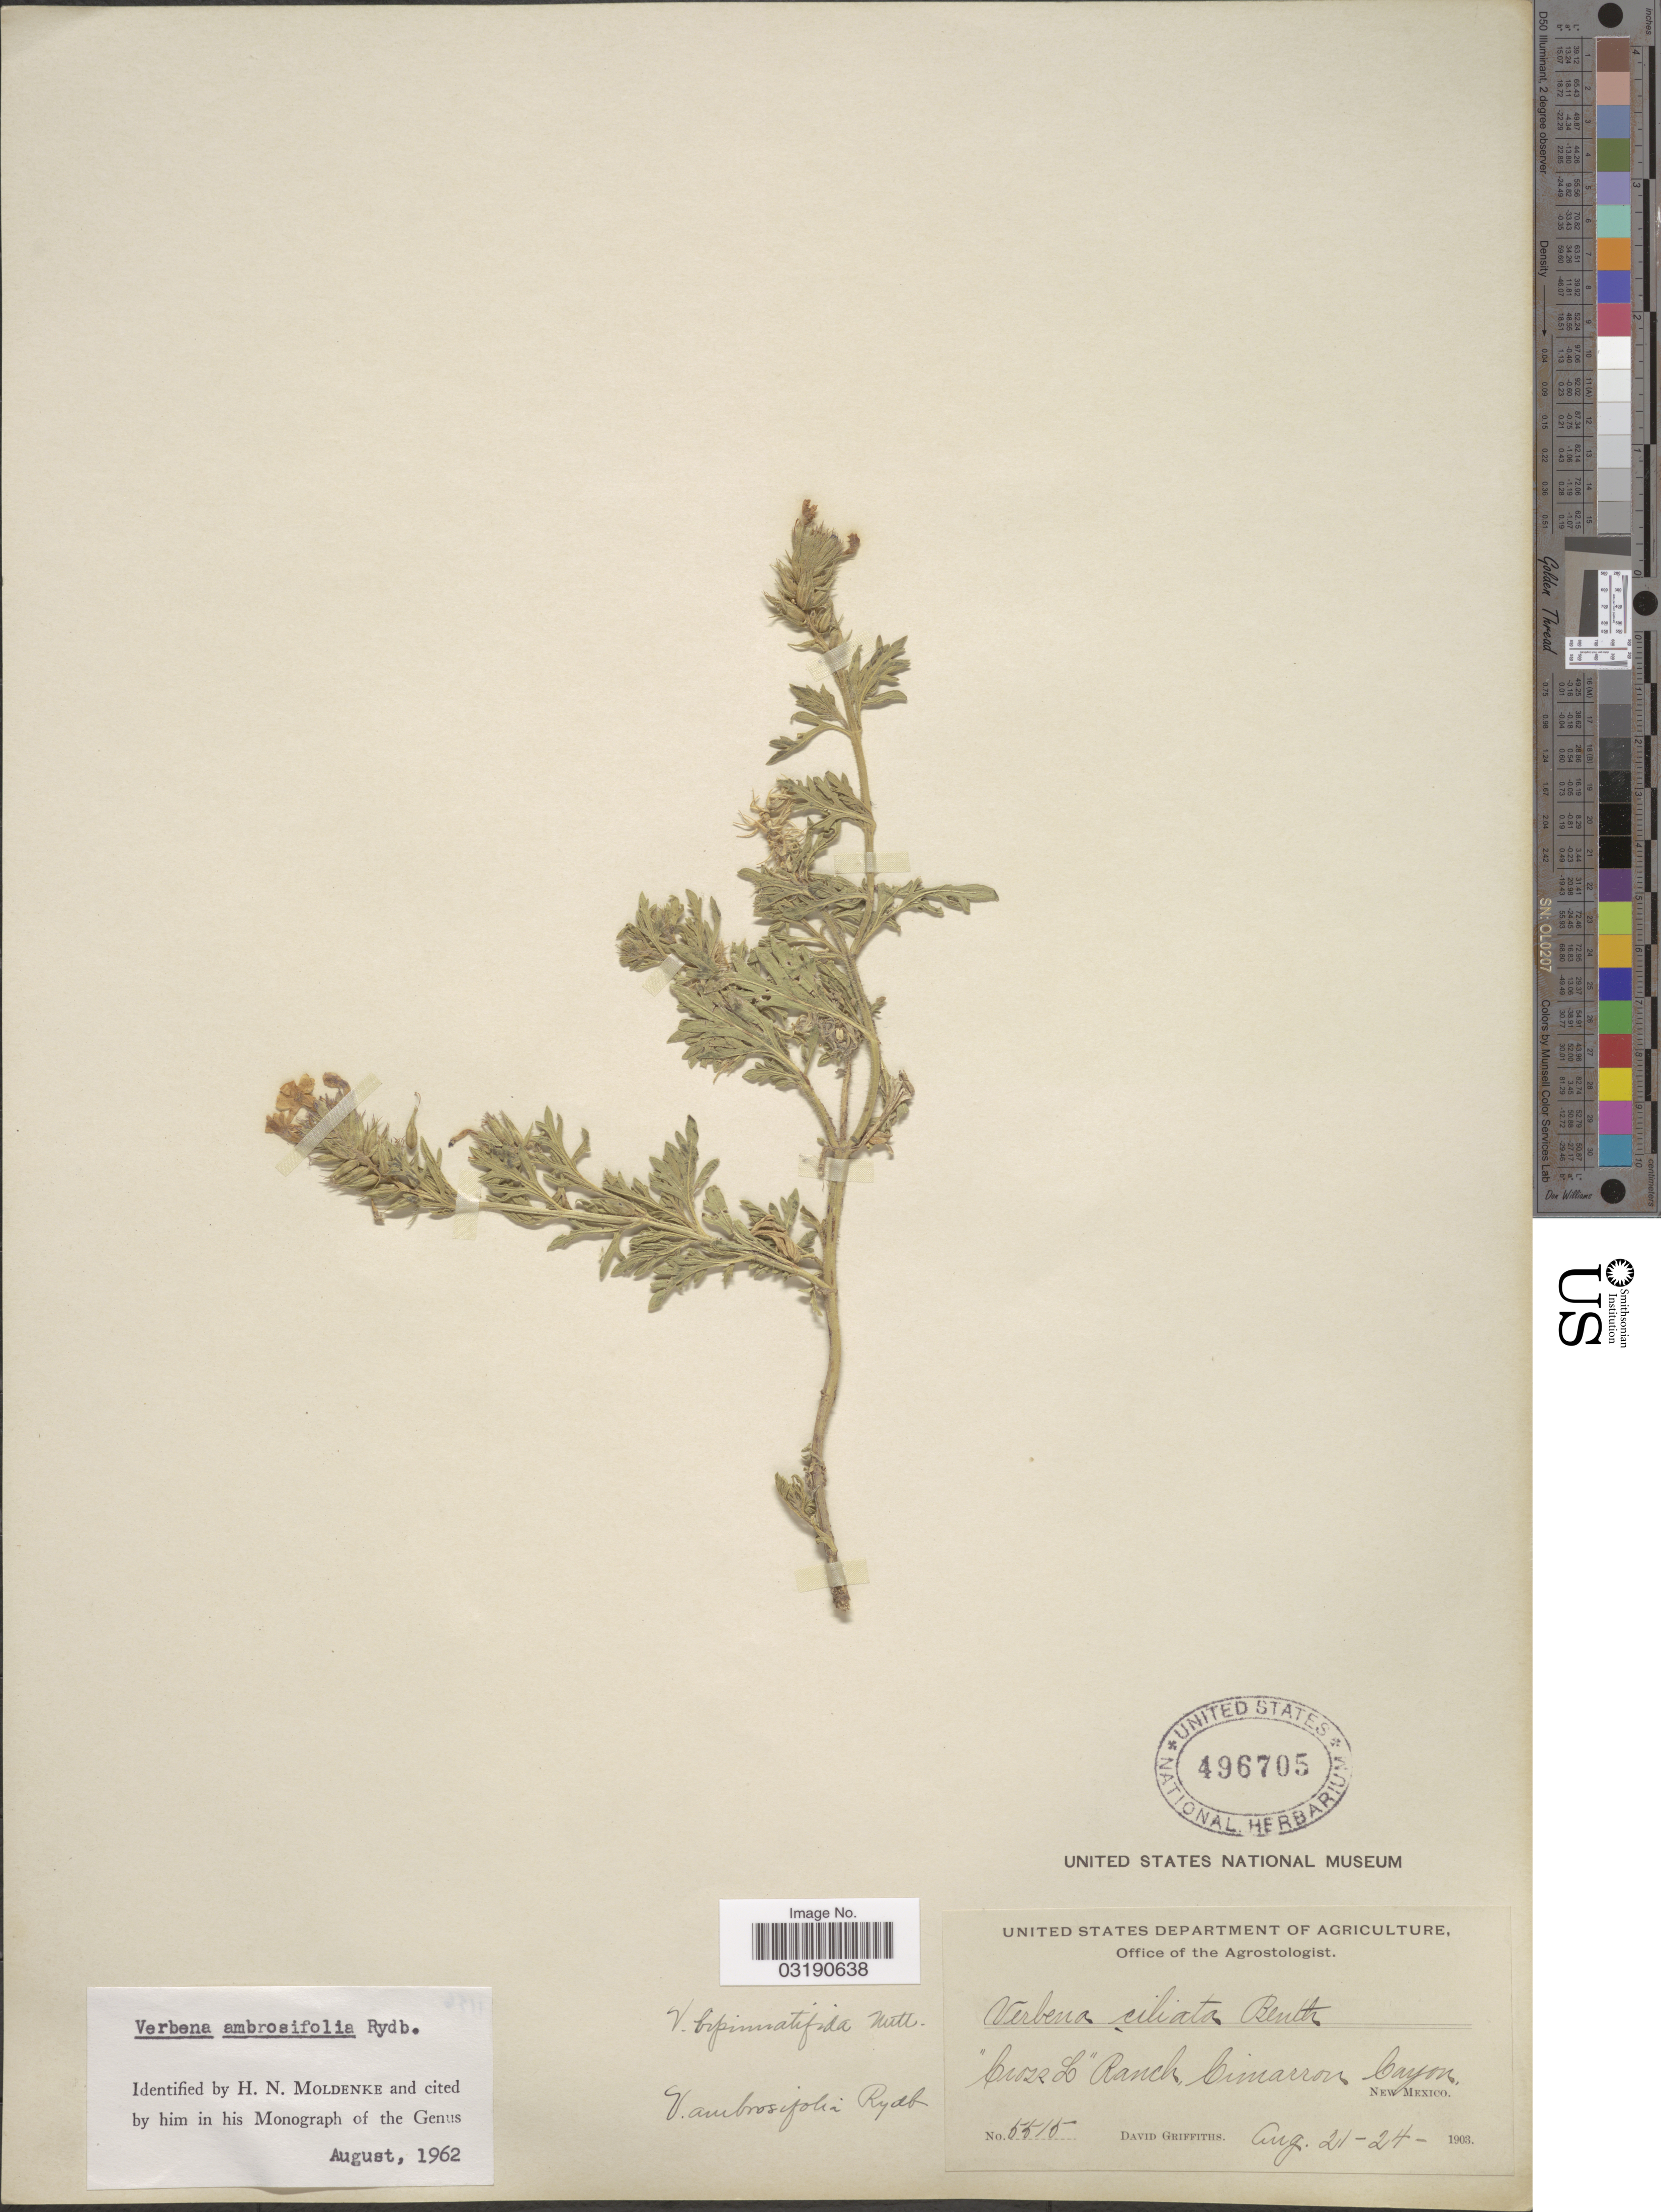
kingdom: Plantae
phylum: Tracheophyta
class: Magnoliopsida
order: Lamiales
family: Verbenaceae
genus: Verbena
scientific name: Verbena ambrosiifolia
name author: Rydb. ex Small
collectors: D. Griffiths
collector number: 5515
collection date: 1903-08-21/1903-08-24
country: United States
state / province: New Mexico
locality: Cross L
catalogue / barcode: US 496705